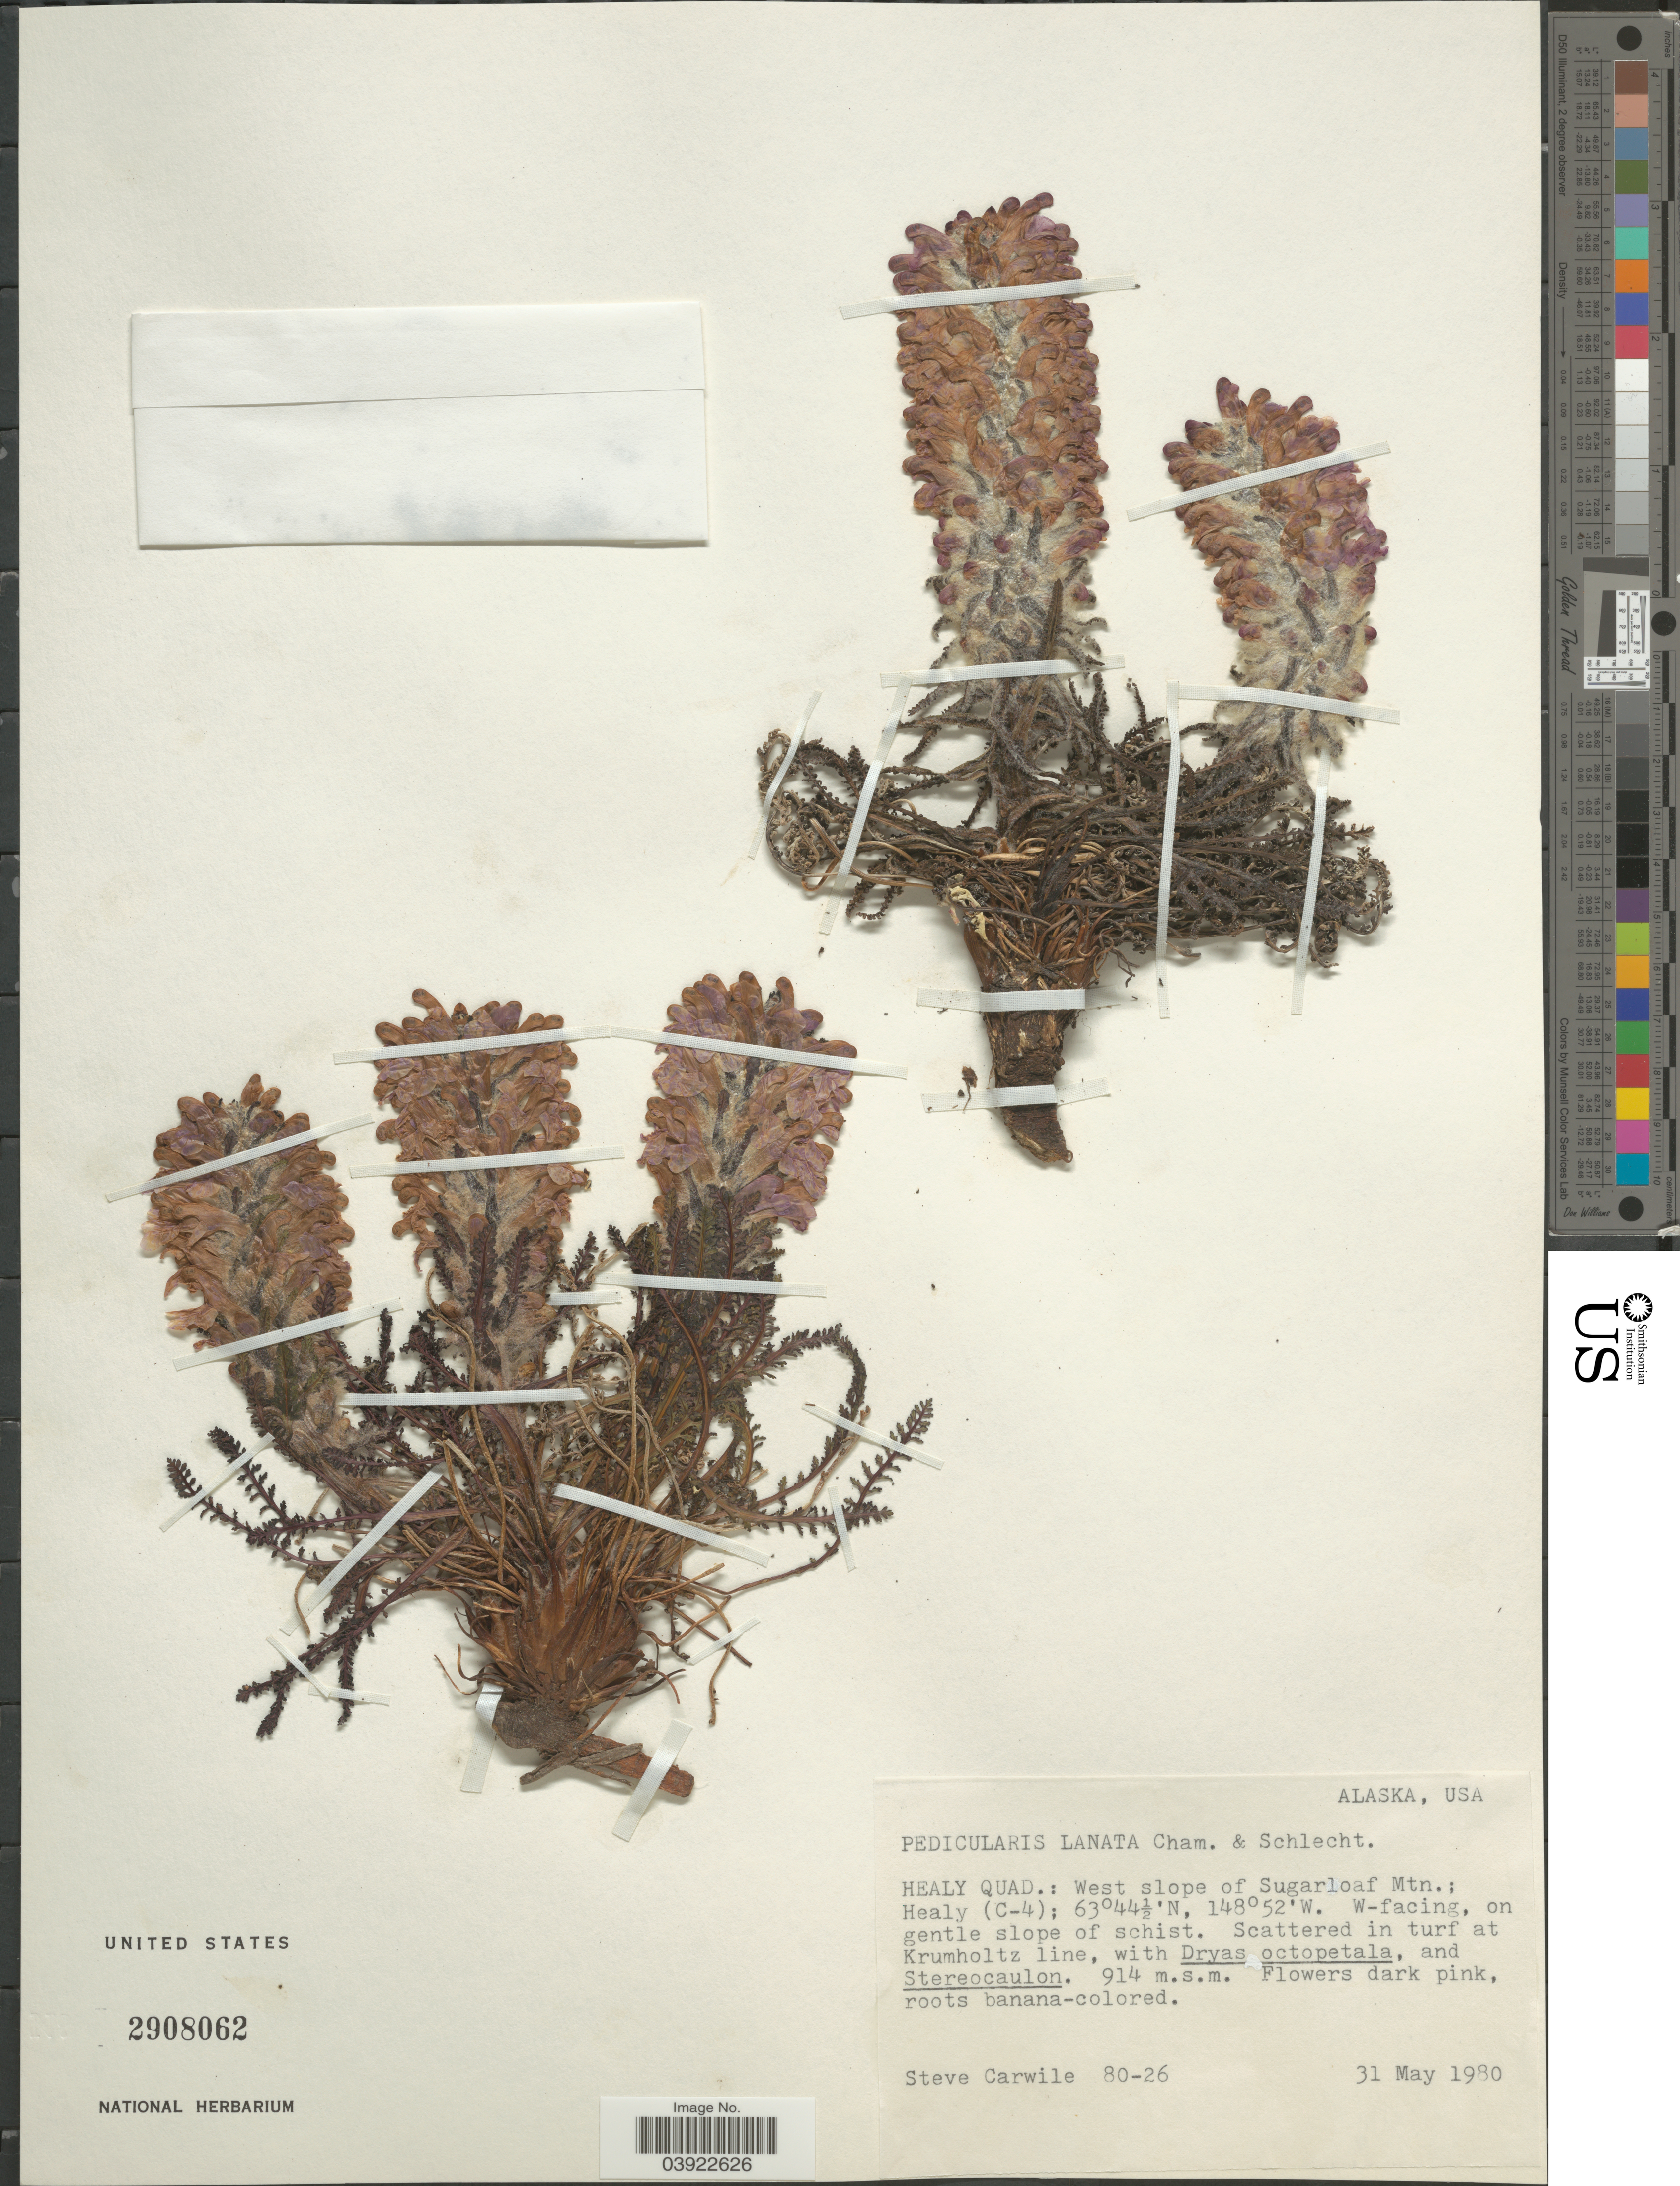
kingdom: Plantae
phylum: Tracheophyta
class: Magnoliopsida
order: Lamiales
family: Orobanchaceae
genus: Pedicularis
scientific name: Pedicularis lanata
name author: Willd. ex Cham. & Schltdl.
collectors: S. Carwile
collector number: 80-26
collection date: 1980-05-31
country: United States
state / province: Alaska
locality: Healy Quad.: West slope of Sugarloaf Mtn.; Healy (C-4); W-facing.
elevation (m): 914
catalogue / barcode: US 2908062